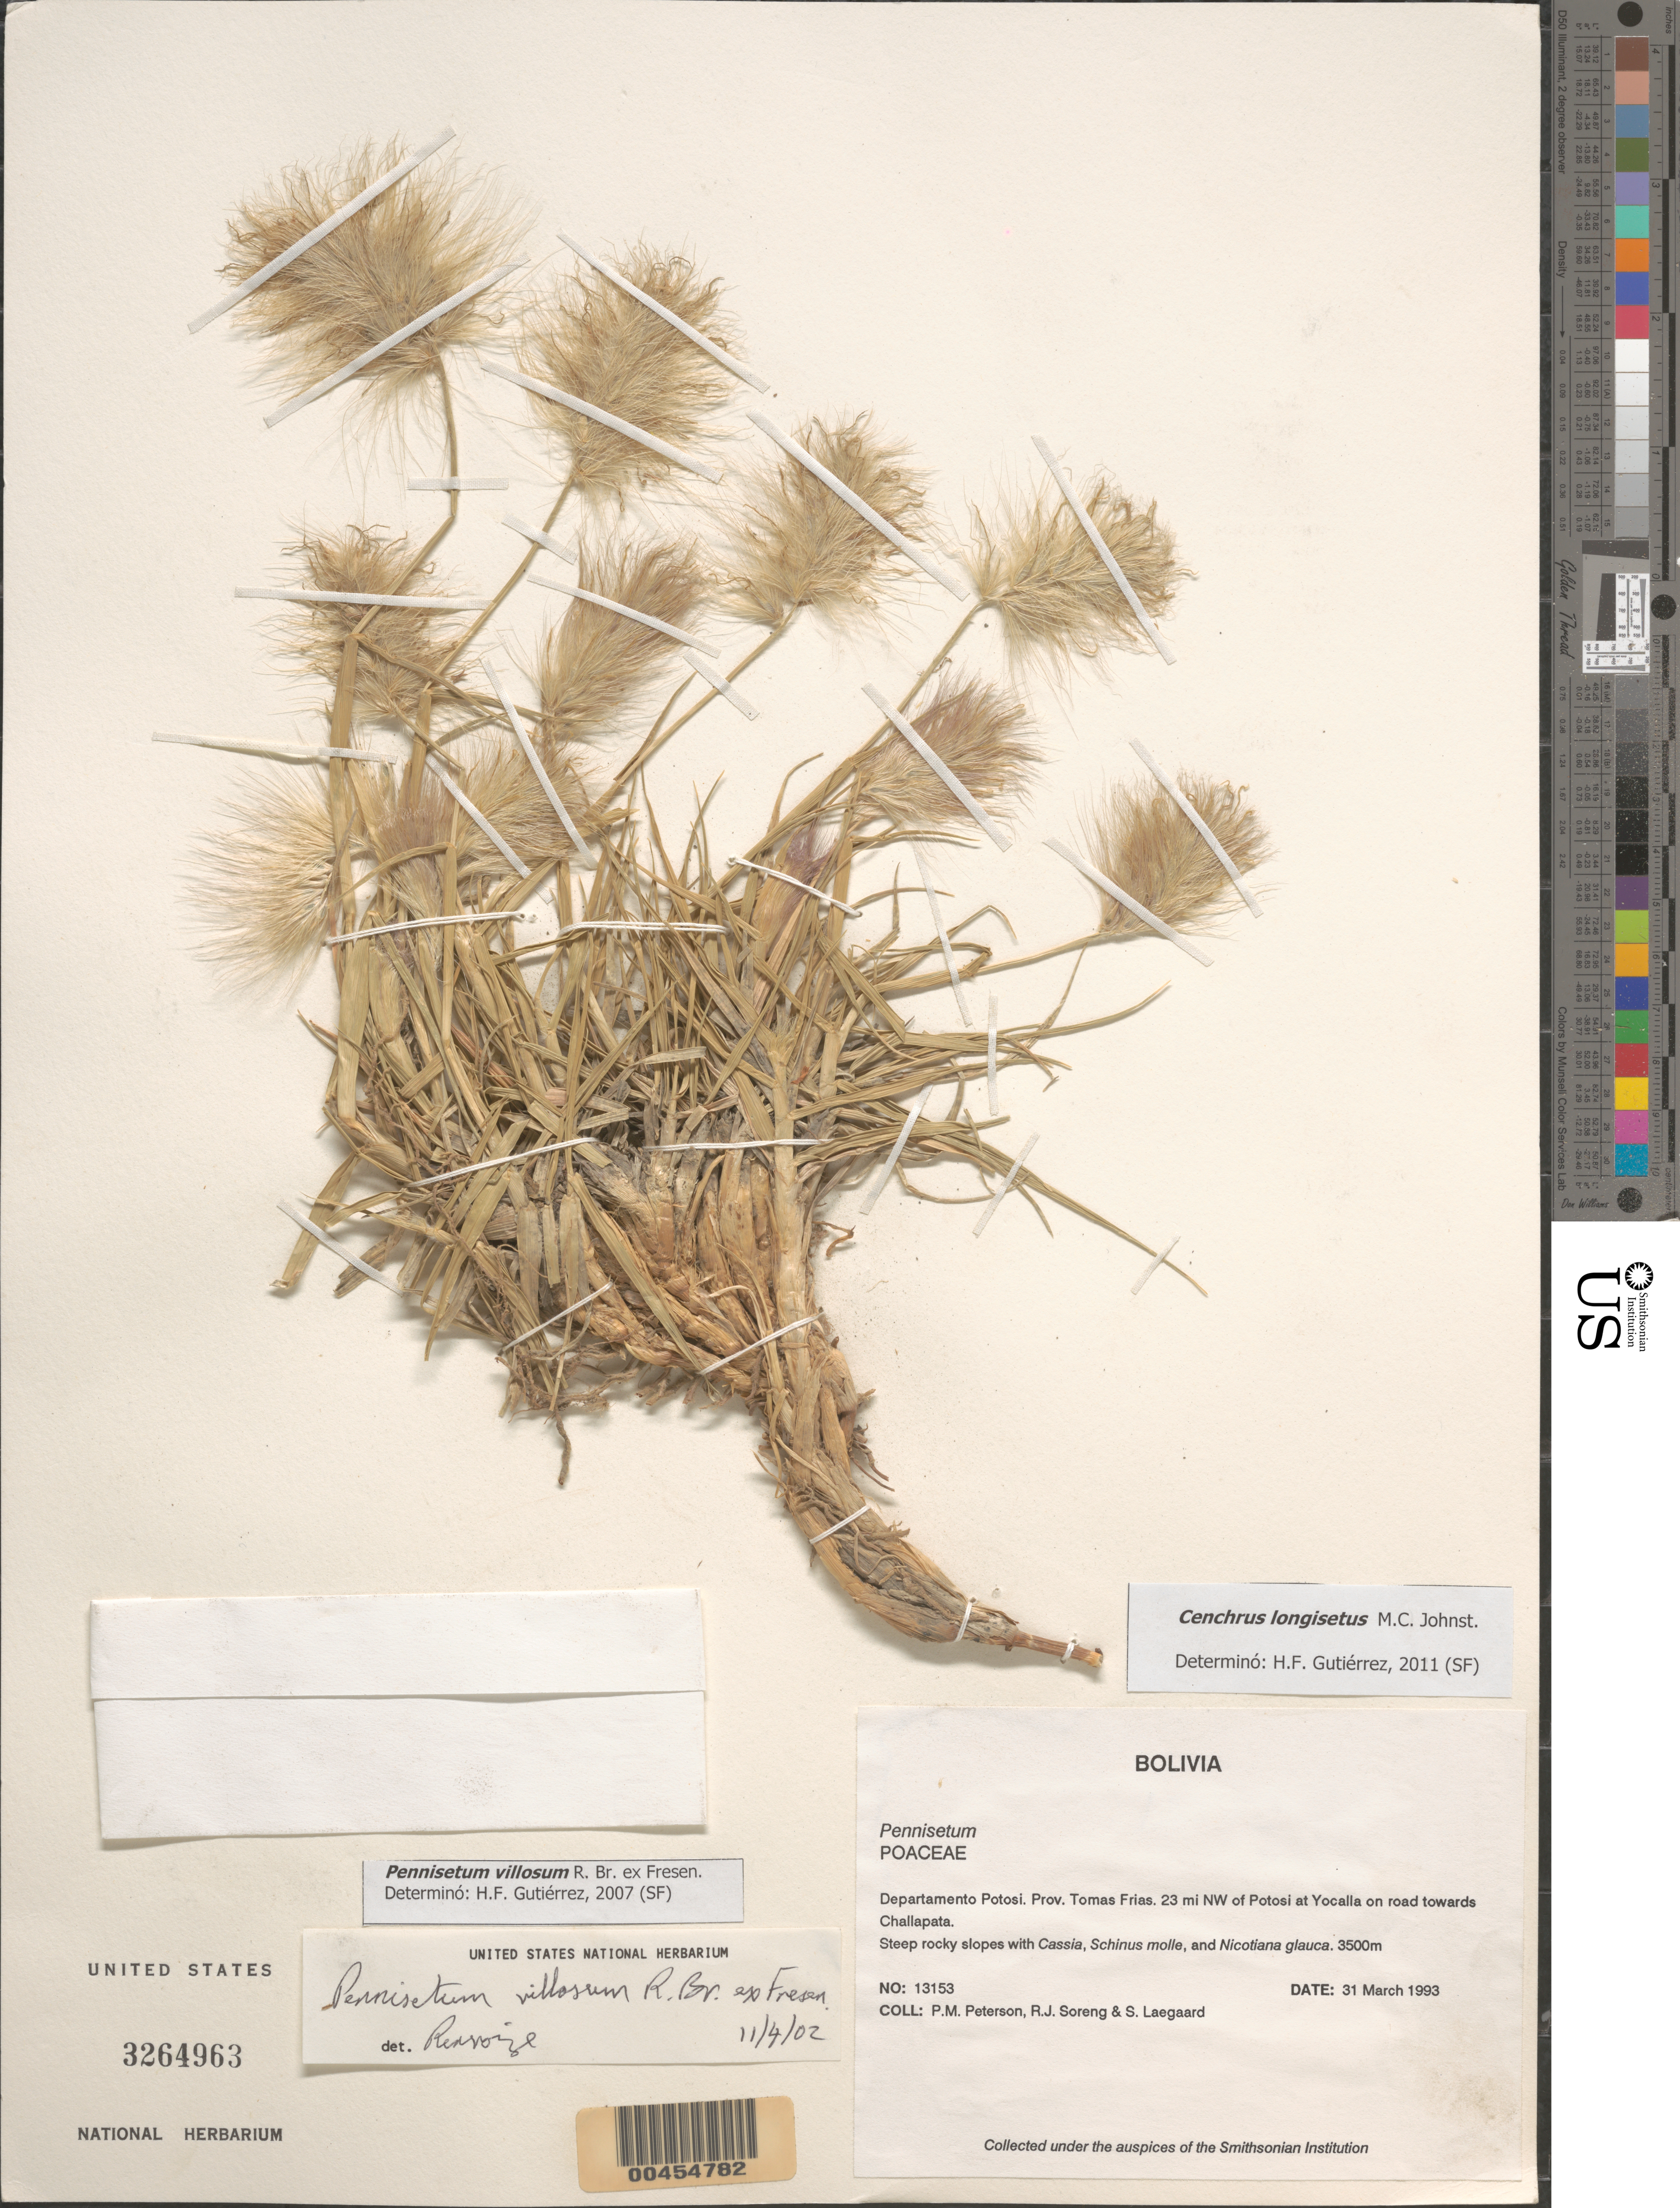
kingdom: Plantae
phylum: Tracheophyta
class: Liliopsida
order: Poales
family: Poaceae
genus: Cenchrus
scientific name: Cenchrus longisetus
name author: M.C. Johnst.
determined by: Gutiérrez, H. F.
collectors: P. M. Peterson, R. J. Soreng & S. Lægaard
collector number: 13153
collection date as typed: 31 Mar 1993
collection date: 1993-03-31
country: Bolivia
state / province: Potosí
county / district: Tomás Frías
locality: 23 mi NW of Potosi at Yocalla on road towards Challapata.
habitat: Steep rocky slopes with Cassia, Schinus molle, and Nicotiana glauca.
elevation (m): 3500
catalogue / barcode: US 3264963